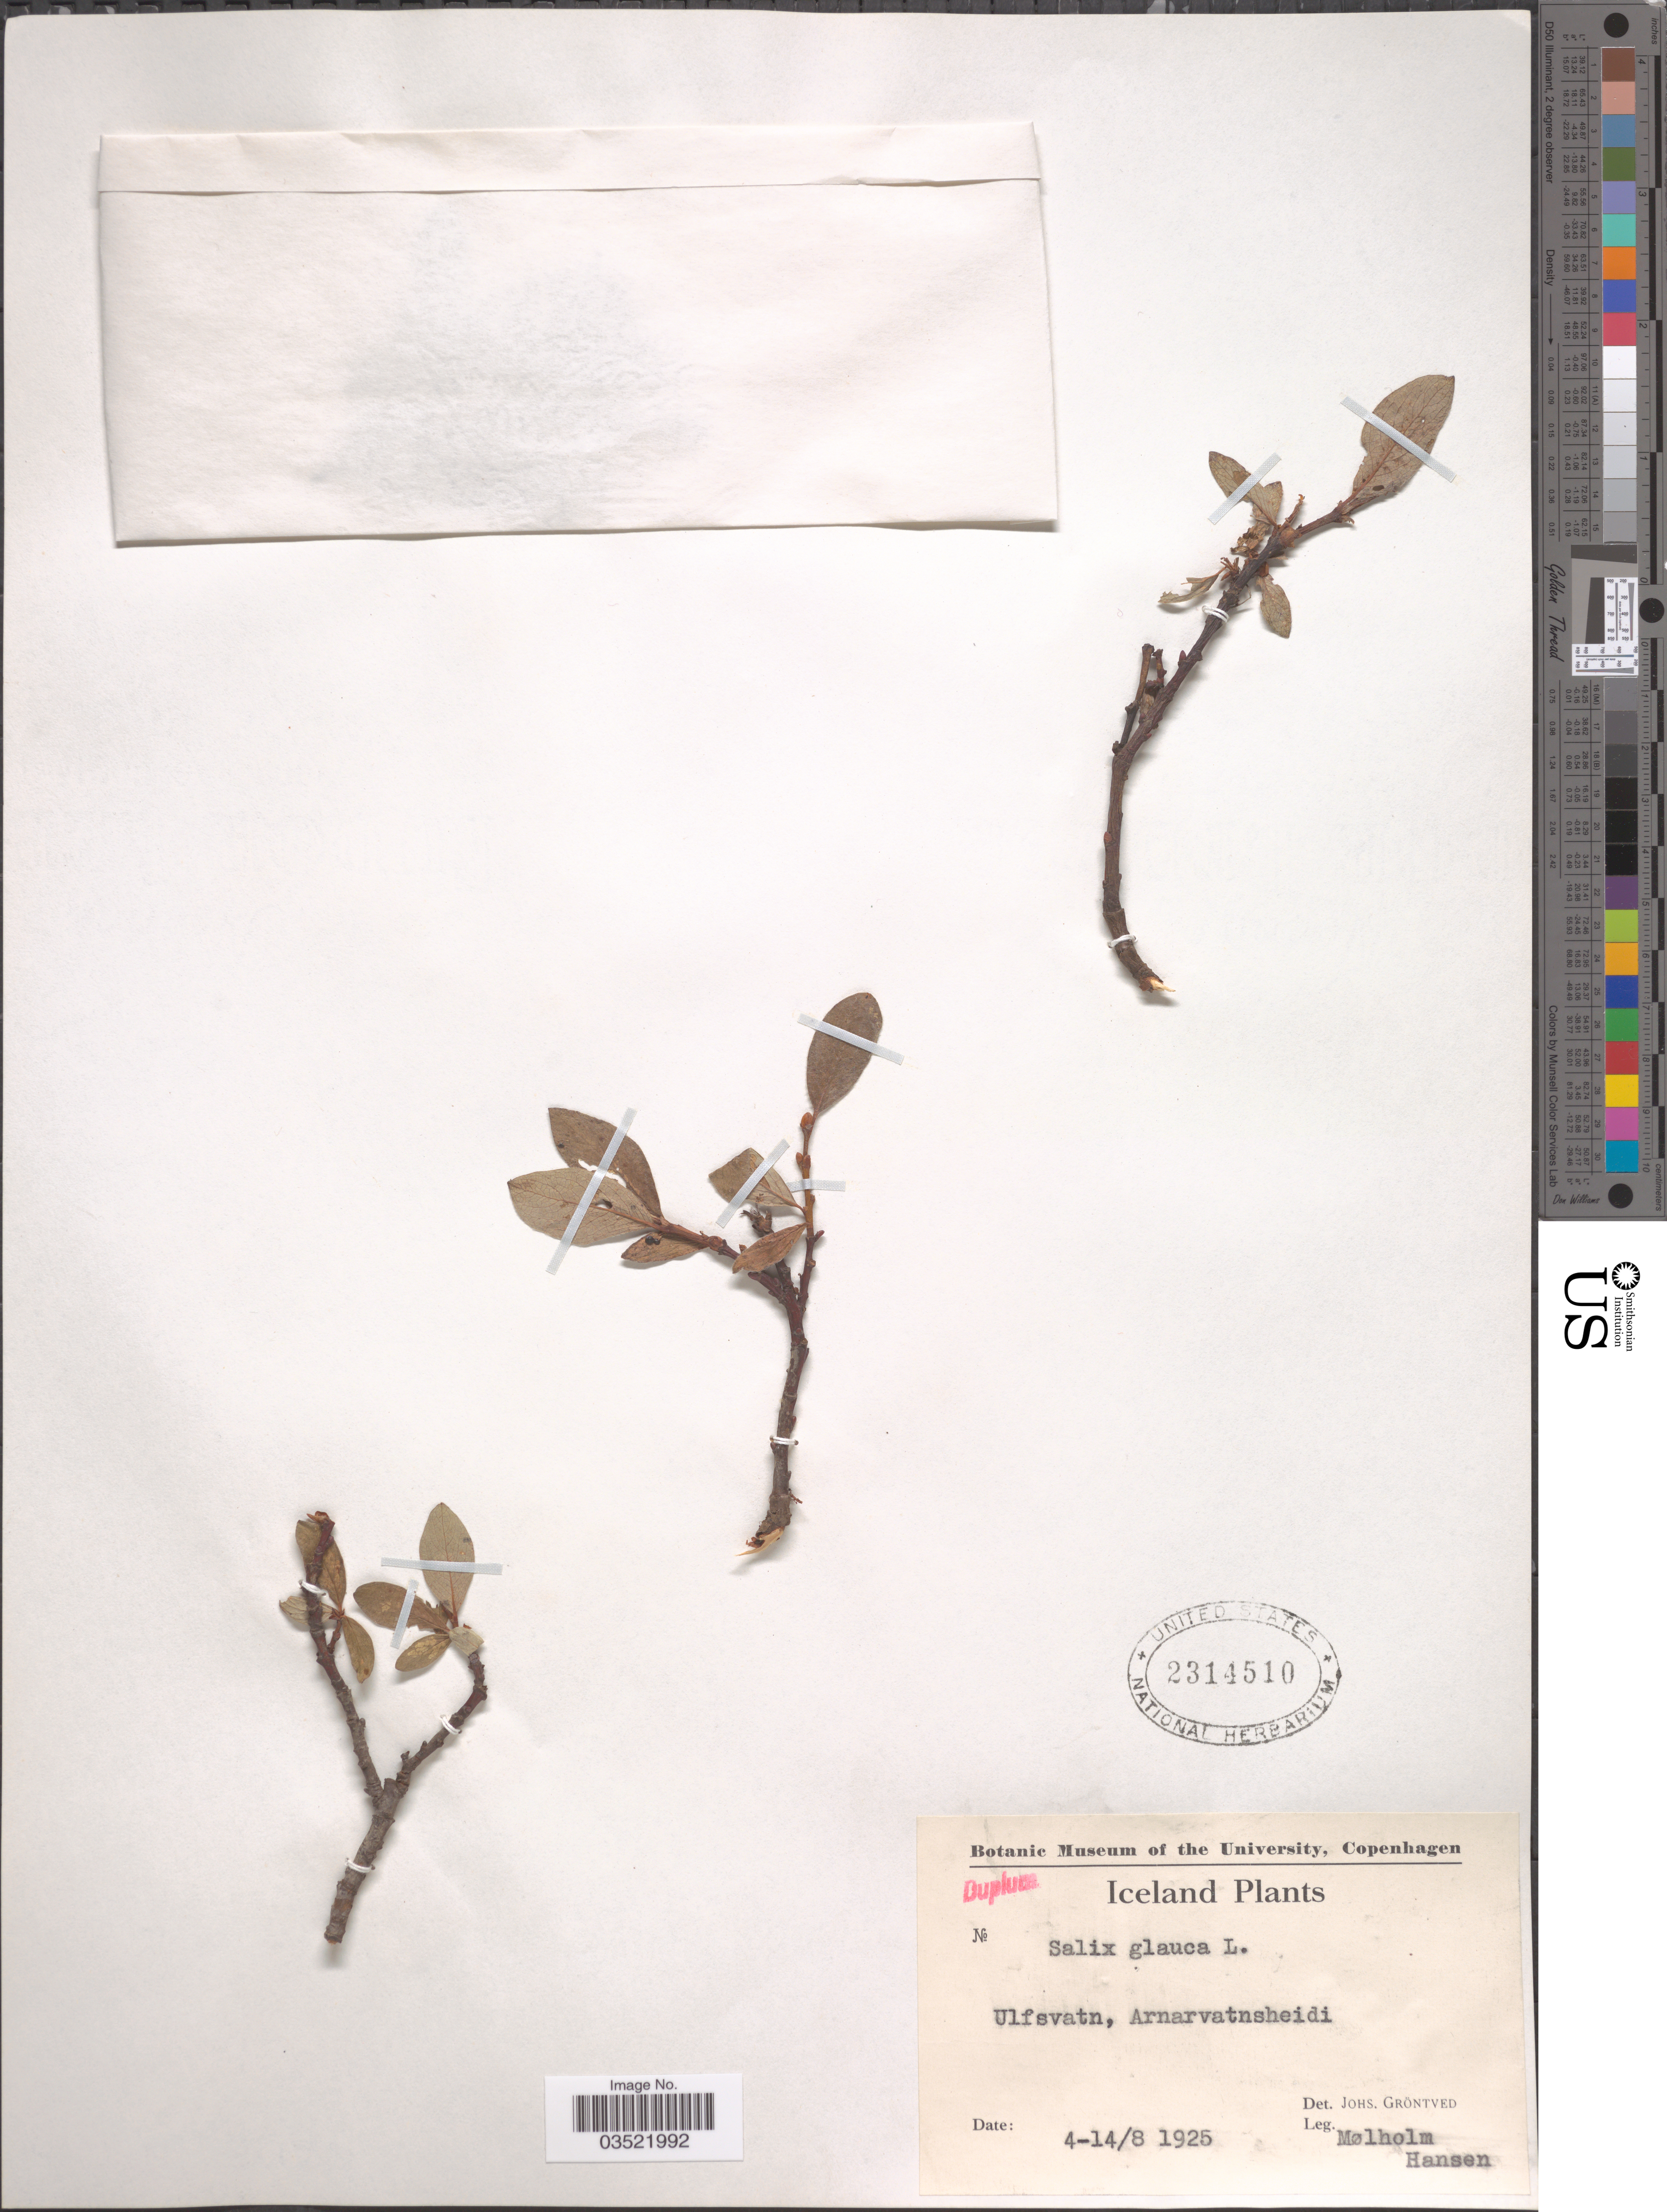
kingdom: Plantae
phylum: Tracheophyta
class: Magnoliopsida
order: Malpighiales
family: Salicaceae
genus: Salix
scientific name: Salix glauca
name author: L.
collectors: J. Gröntved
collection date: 1925-08-04/1925-08-14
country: Iceland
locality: Ulfsvatn, Arnarvatnsheidi.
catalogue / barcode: US 2314510